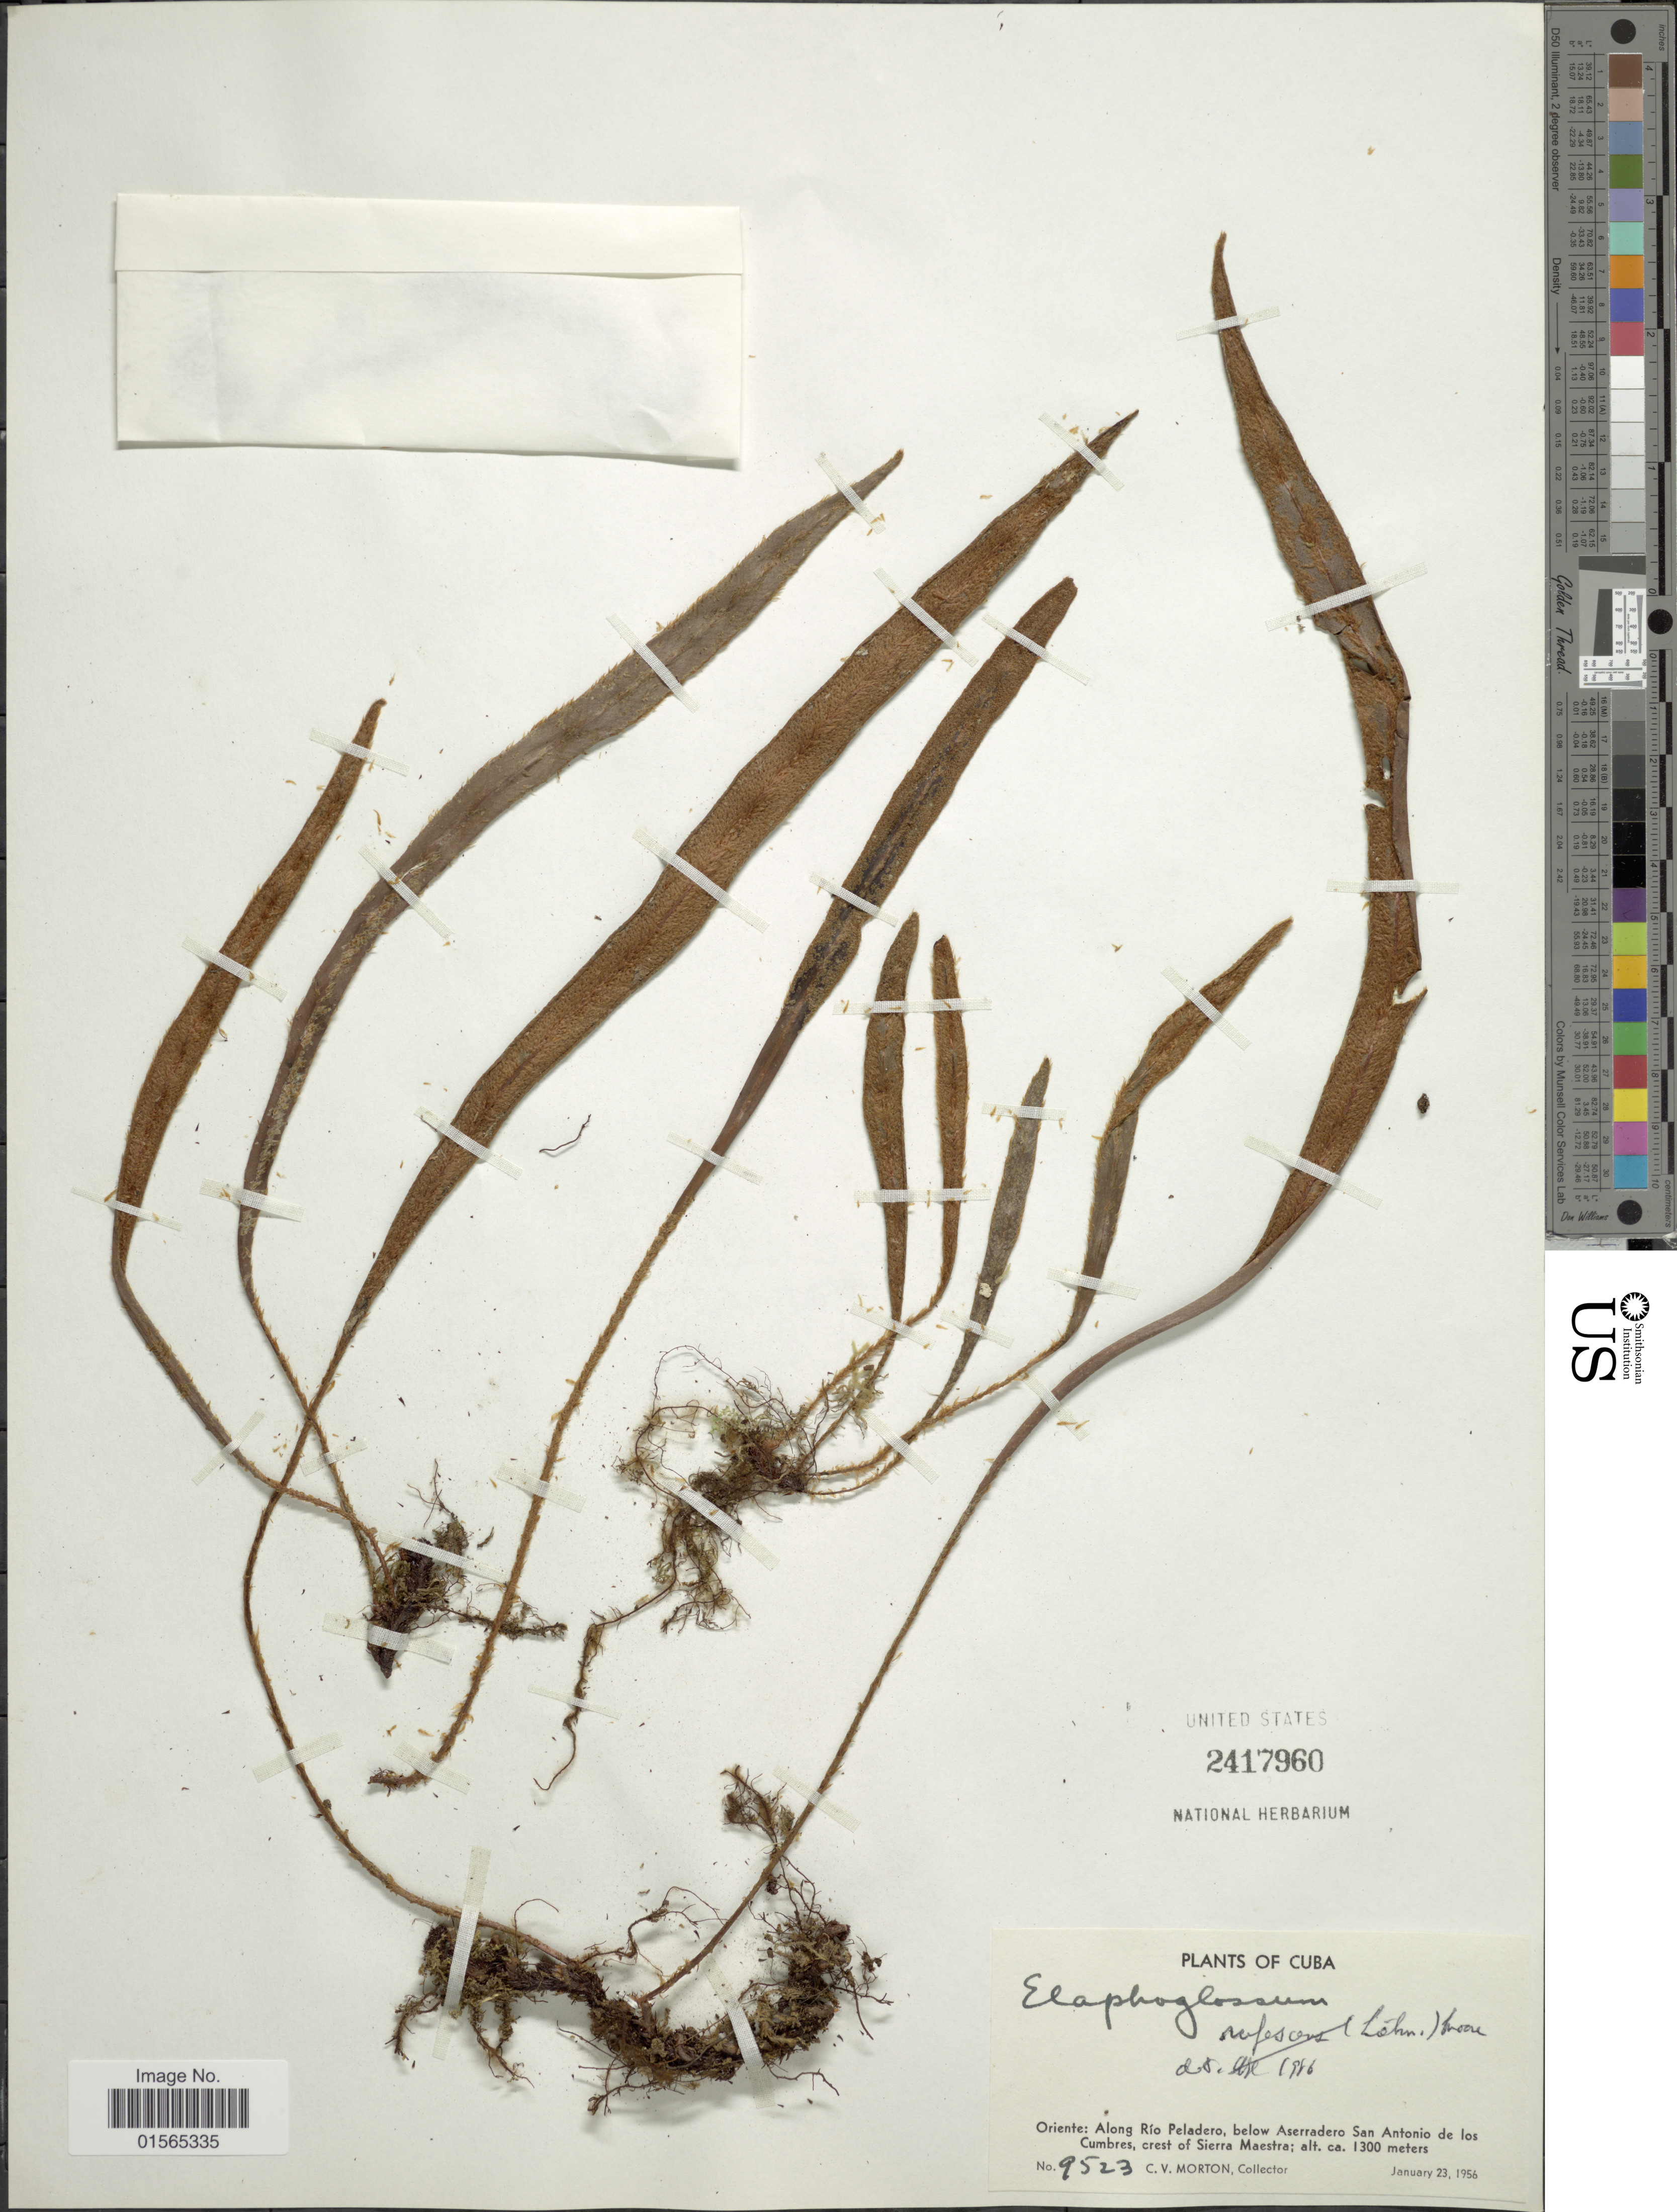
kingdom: Plantae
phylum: Tracheophyta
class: Polypodiopsida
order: Polypodiales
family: Dryopteridaceae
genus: Elaphoglossum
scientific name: Elaphoglossum eggersii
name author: (Baker) Christ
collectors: C. V. Morton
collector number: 9523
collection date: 1956-01-23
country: Cuba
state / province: Oriente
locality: Along Rio Peladero, below Aserradero San Antonio de los Cumbres, crest of Sierra Maestra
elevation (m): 1300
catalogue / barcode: US 2417960